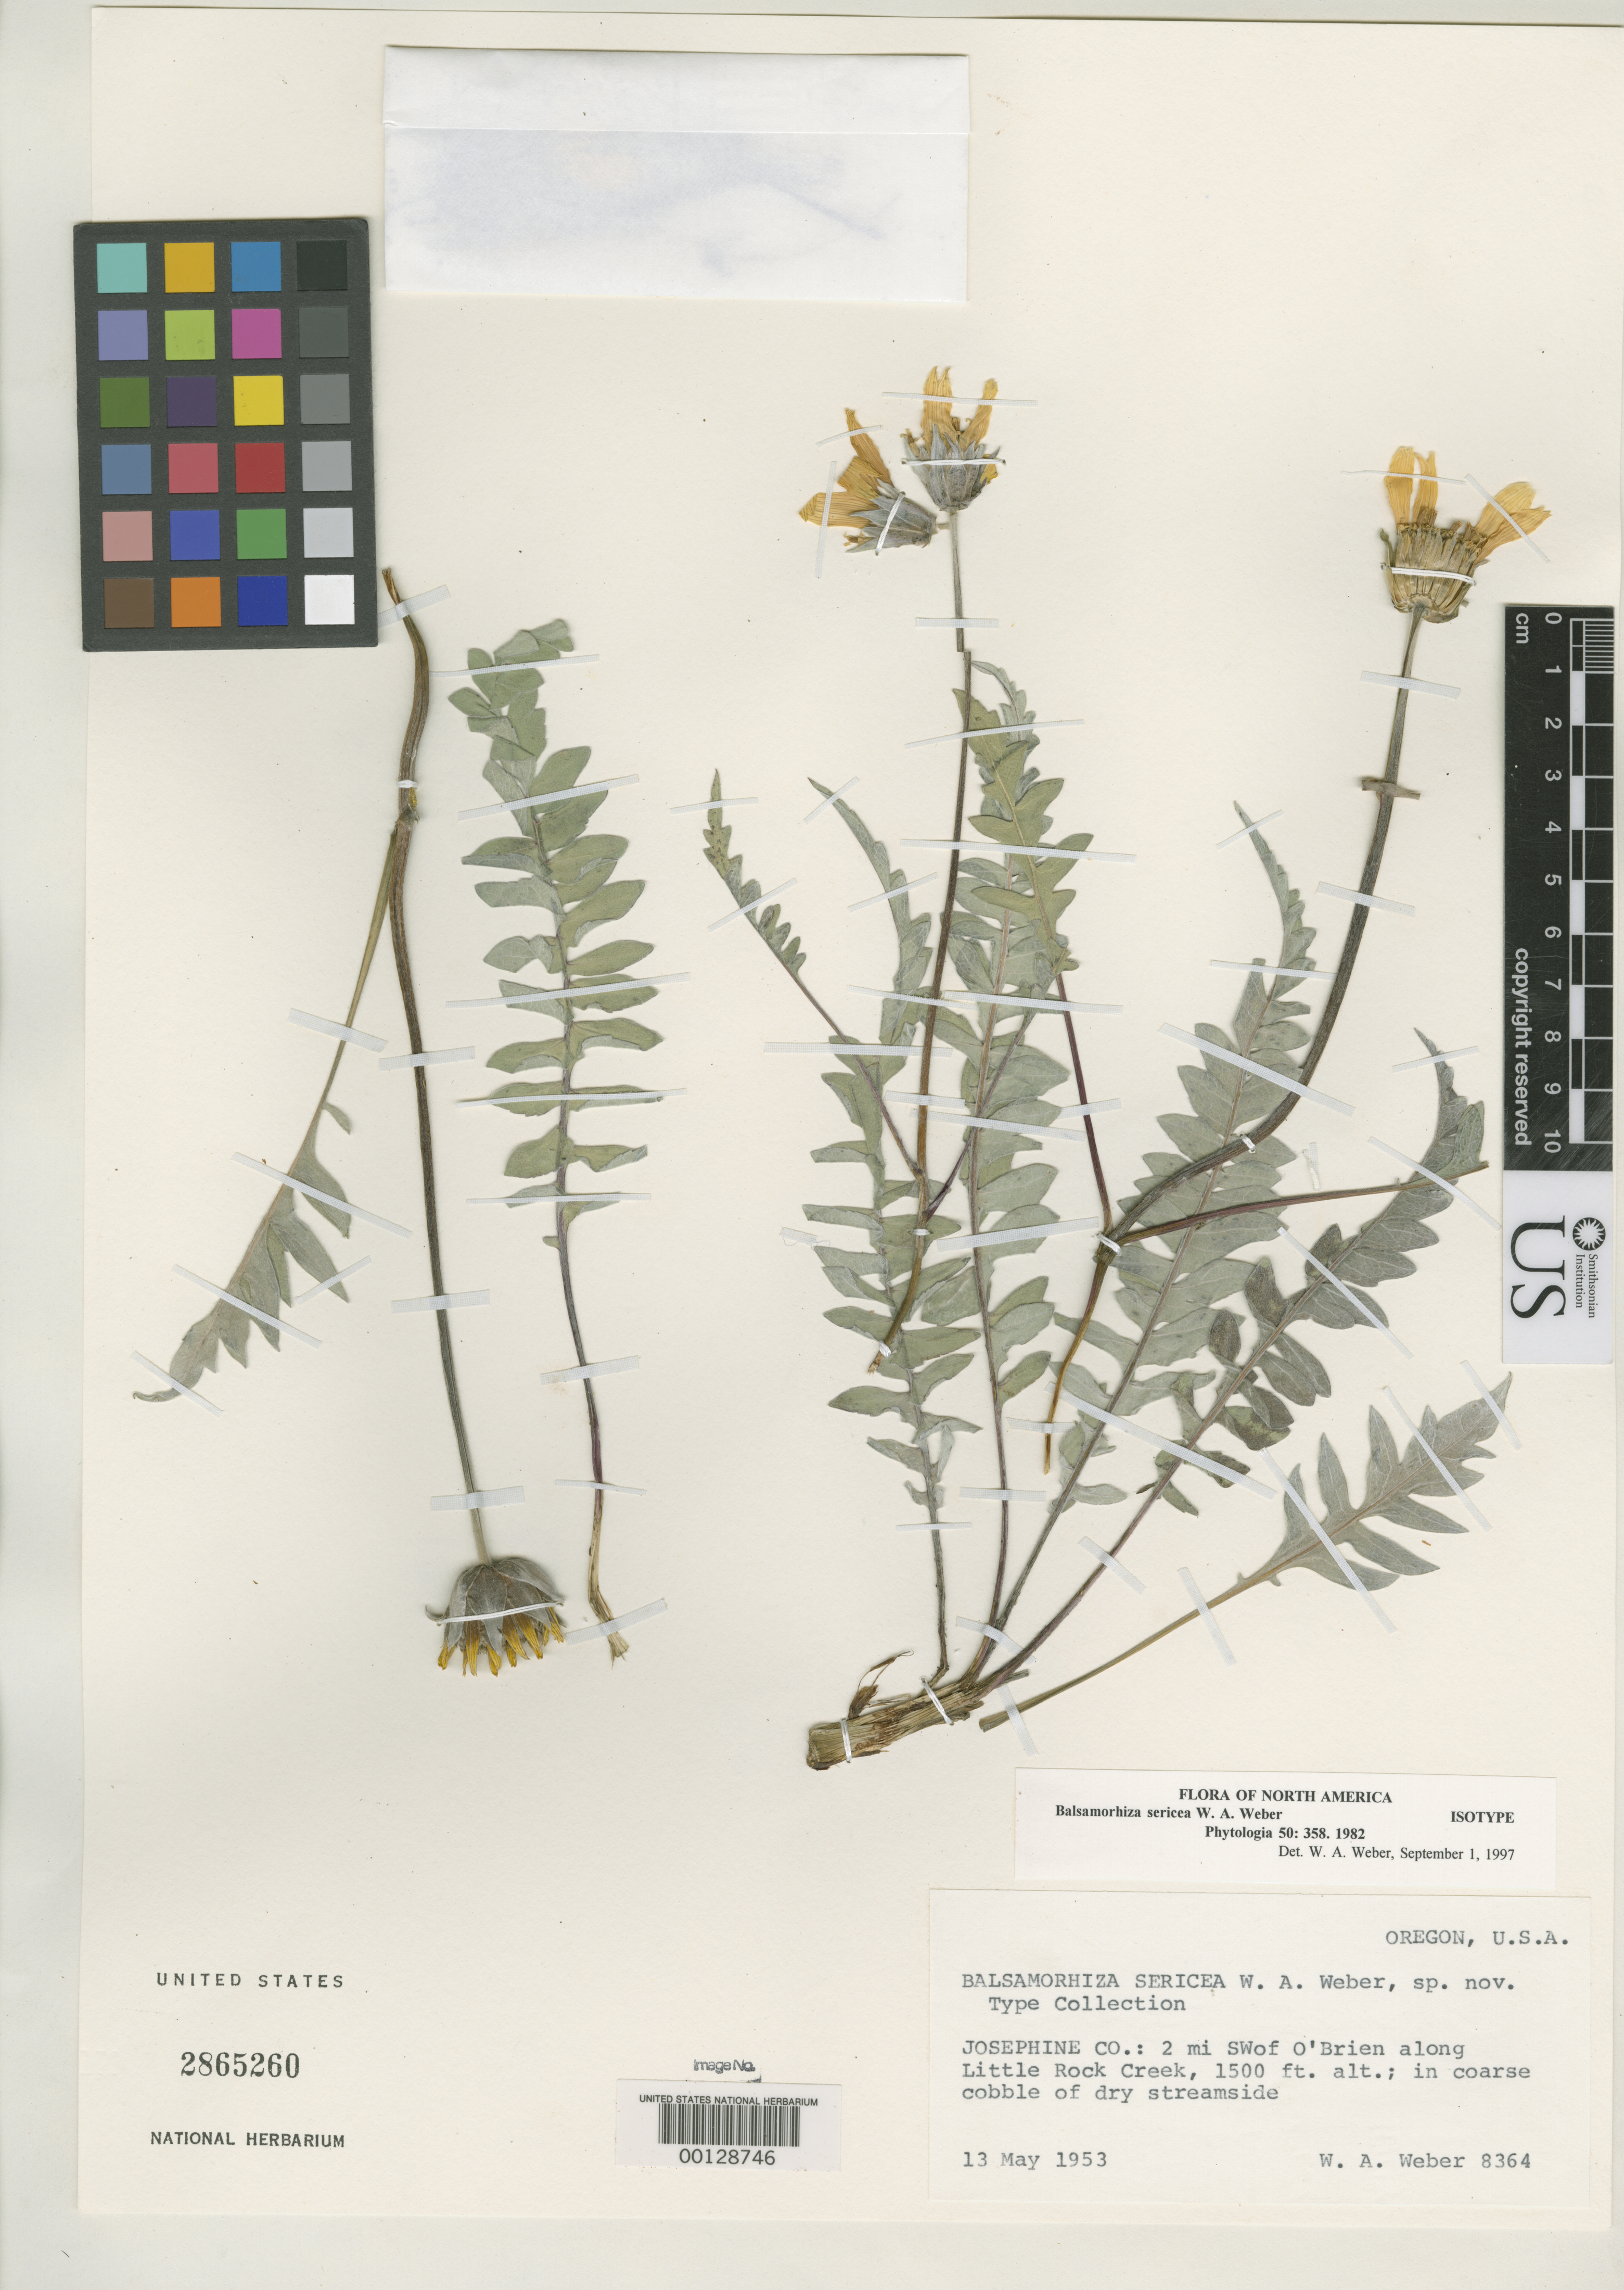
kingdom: Plantae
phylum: Tracheophyta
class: Magnoliopsida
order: Asterales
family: Asteraceae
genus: Balsamorhiza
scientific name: Balsamorhiza sericea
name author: W.A. Weber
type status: Isotype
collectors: W. A. Weber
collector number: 8364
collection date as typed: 13 May 1953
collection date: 1953-05-13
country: United States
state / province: Oregon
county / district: Josephine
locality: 2 mi SW of O'brien, along Little Rock Creek.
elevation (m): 457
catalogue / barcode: US 2865260